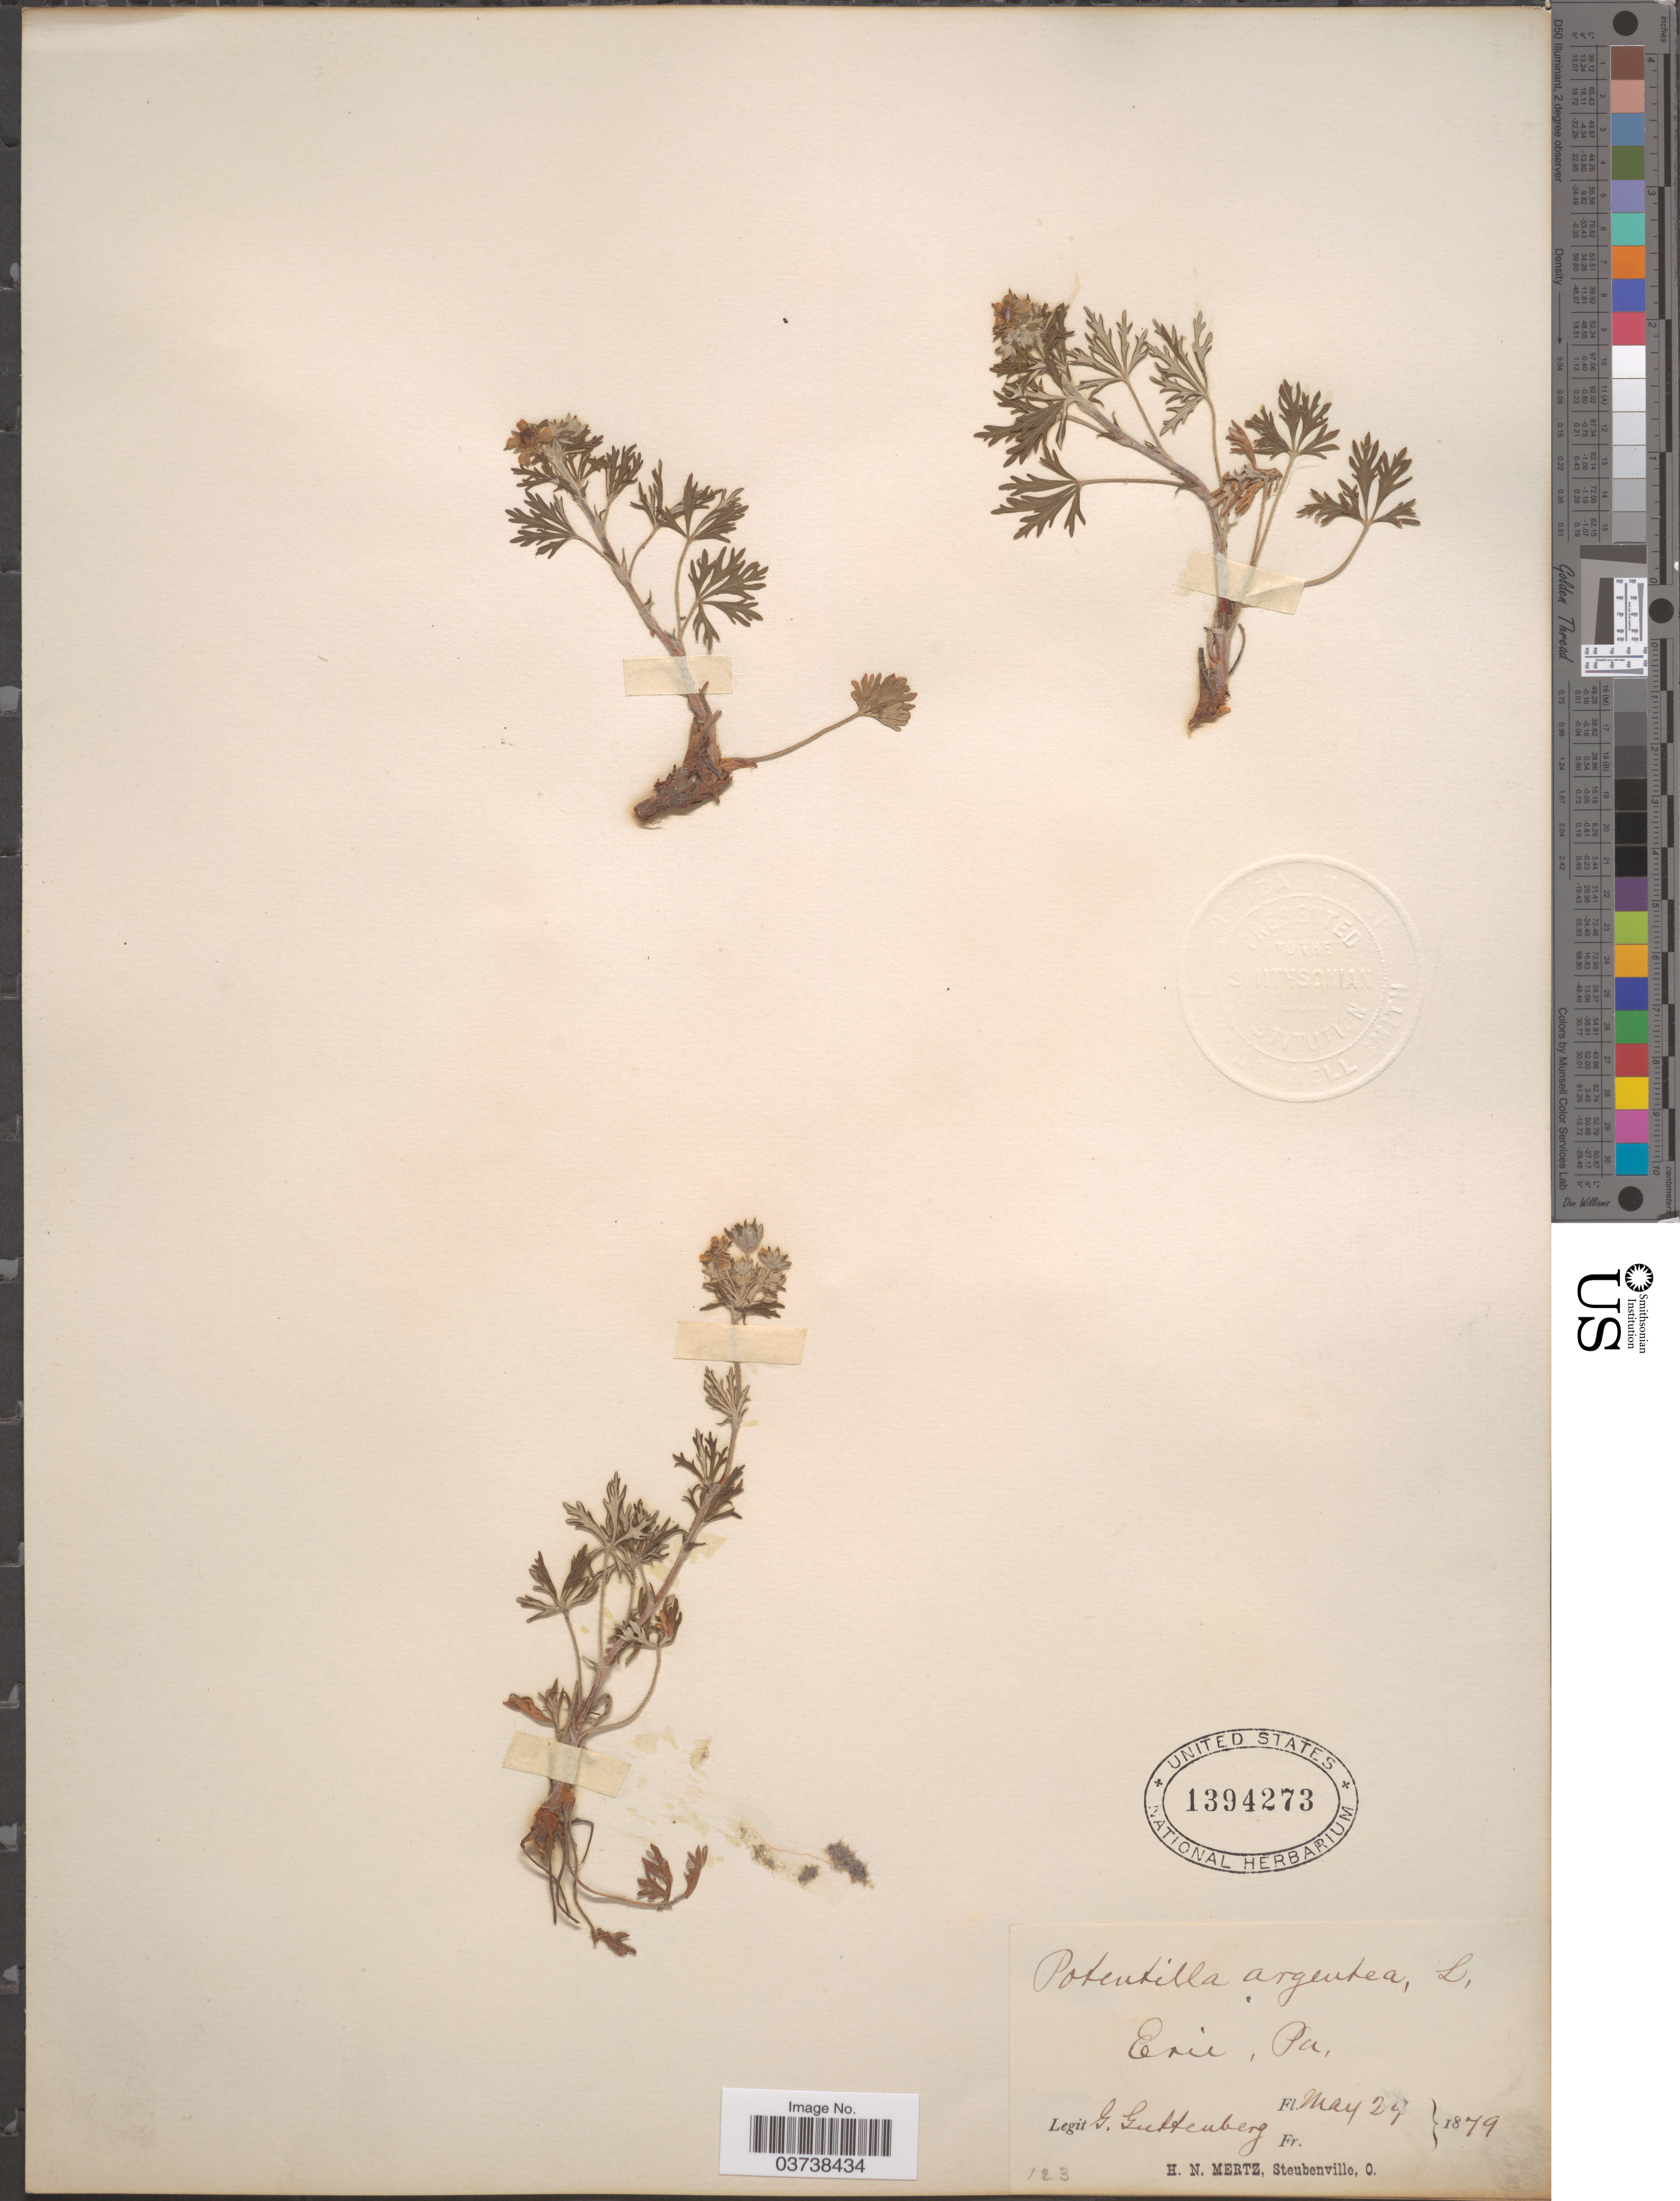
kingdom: Plantae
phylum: Tracheophyta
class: Magnoliopsida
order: Rosales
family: Rosaceae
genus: Potentilla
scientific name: Potentilla argentea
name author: L.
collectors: G. Guttenberg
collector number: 123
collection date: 1879-05-29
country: United States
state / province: Pennsylvania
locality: Erie.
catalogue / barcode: US 1394273